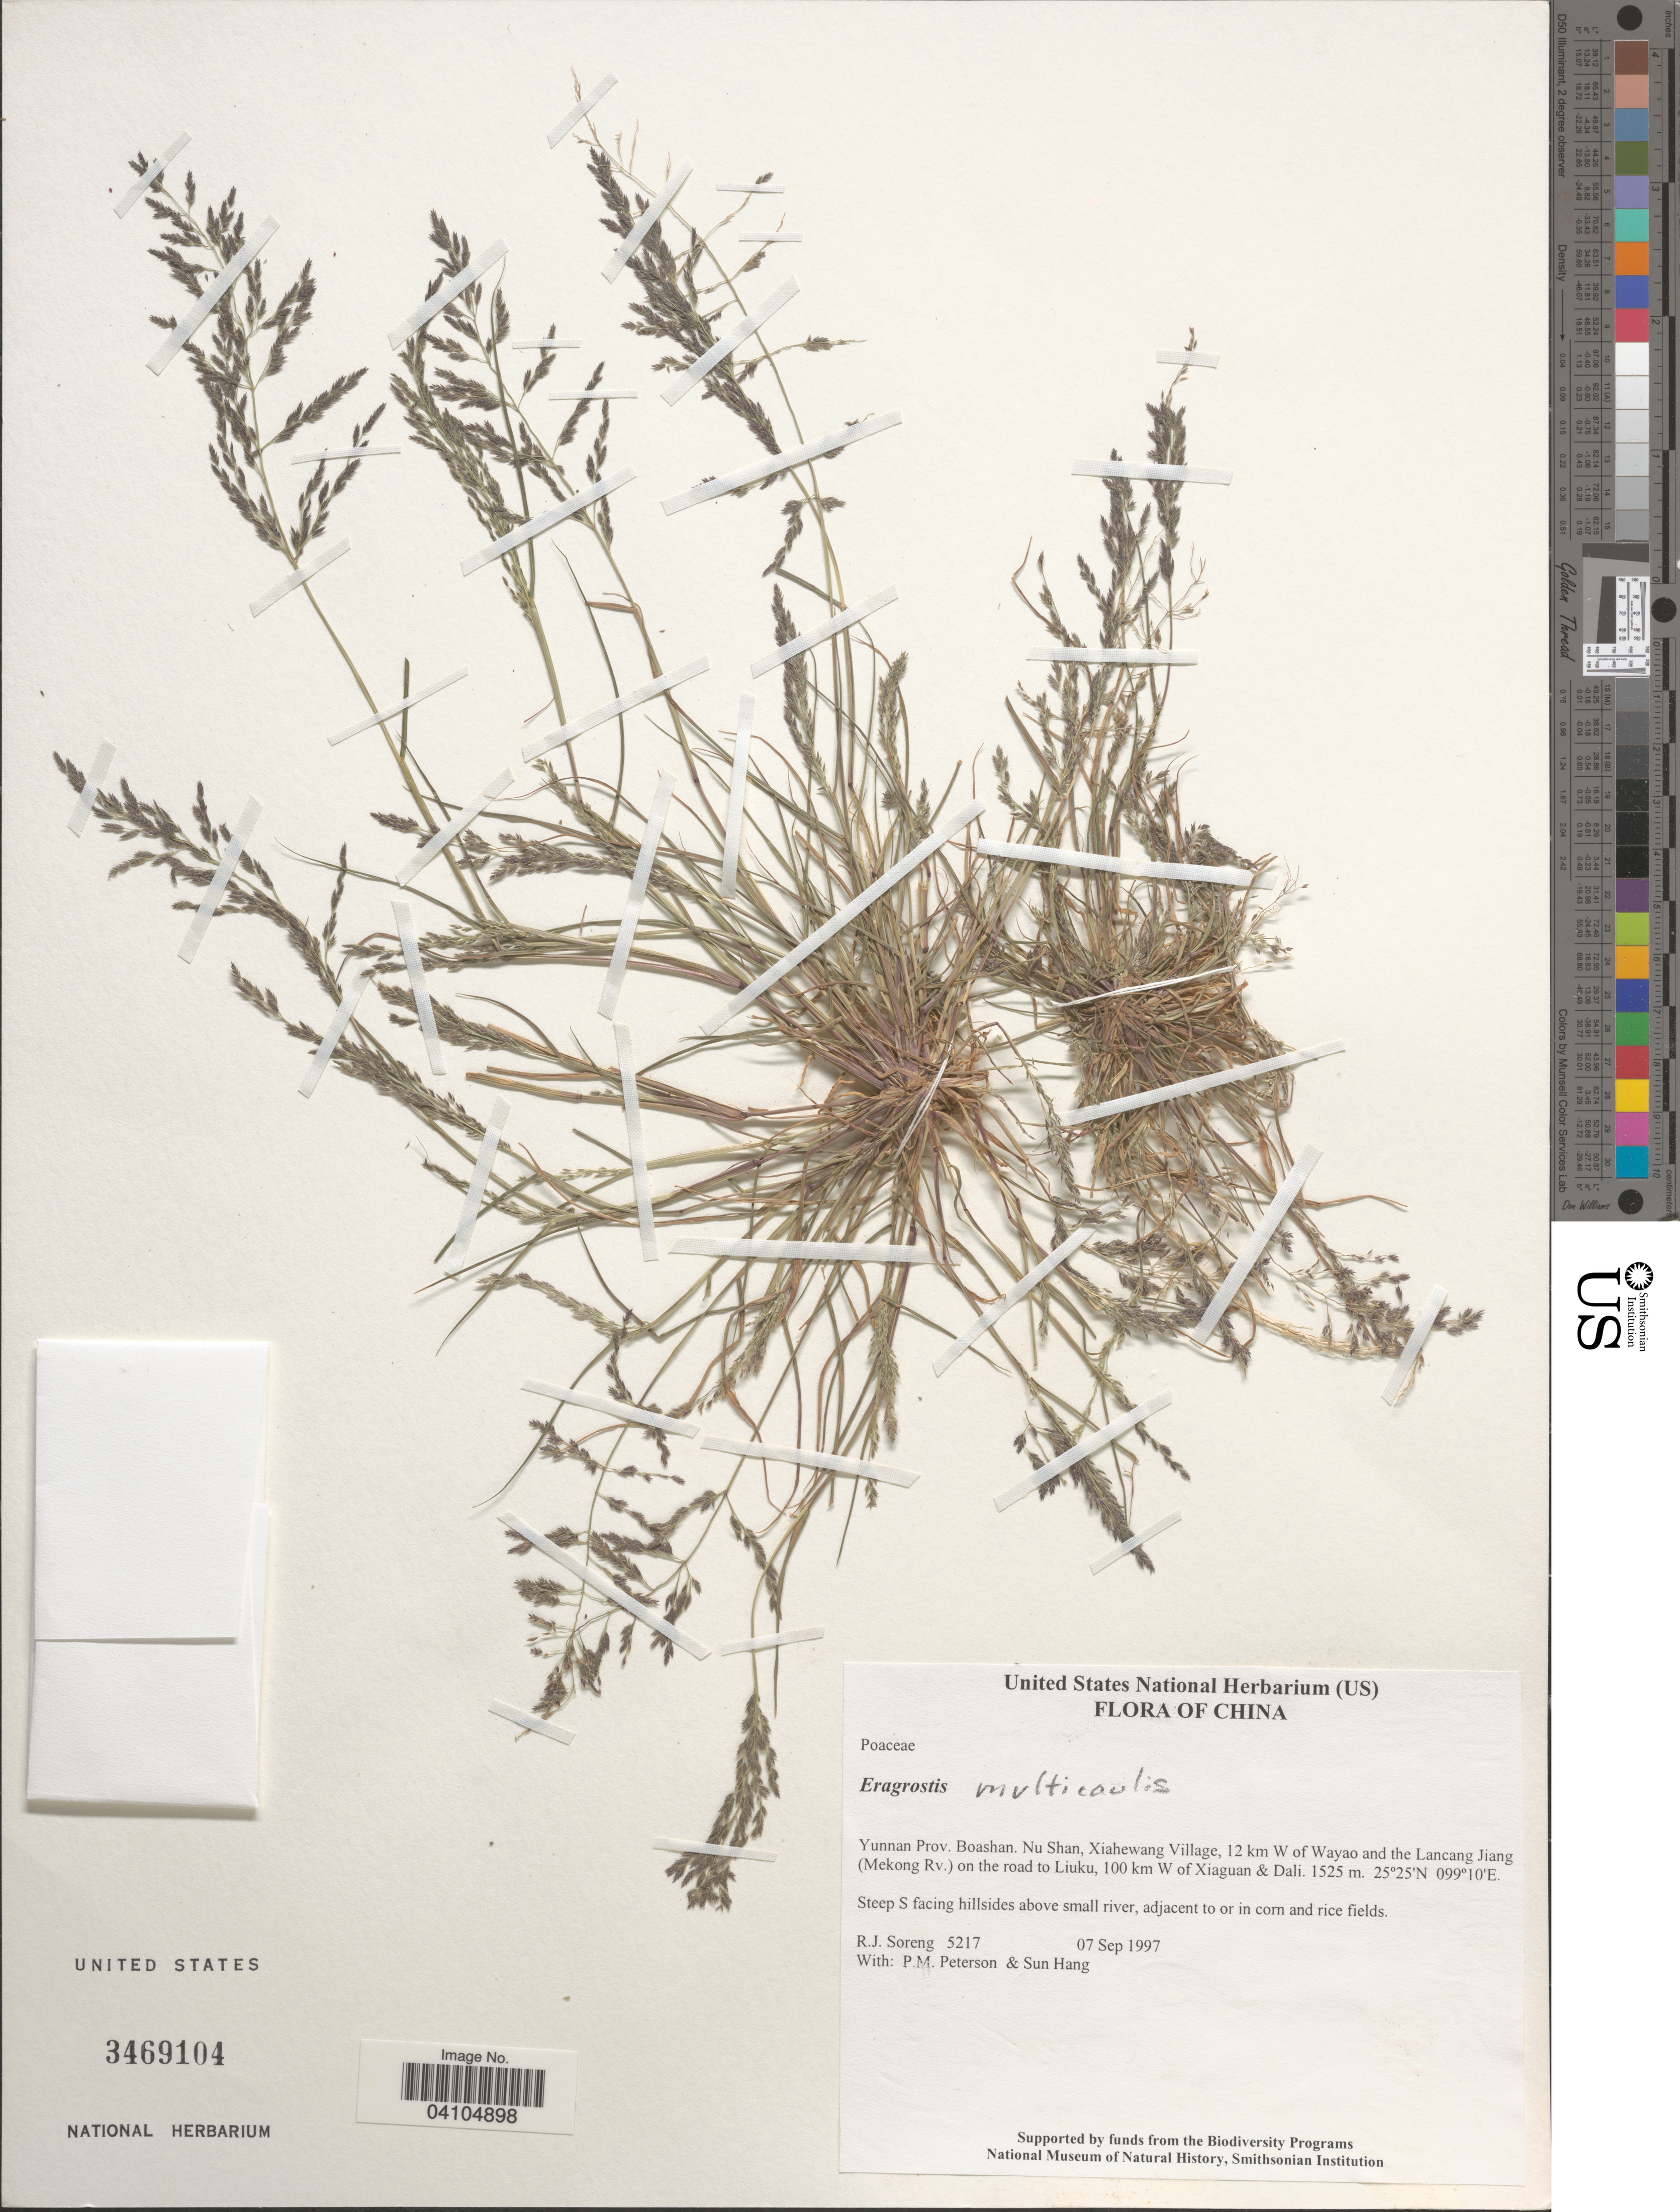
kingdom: Plantae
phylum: Tracheophyta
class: Liliopsida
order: Poales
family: Poaceae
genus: Eragrostis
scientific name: Eragrostis multicaulis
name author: Steud.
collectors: R. J. Soreng, P. M. Peterson & H. Sun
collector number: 5217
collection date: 1997-09-07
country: China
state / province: Yunnan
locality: Boashan. Nu Shan, Xiahewang Village, 12 km W of Wayao and the Lancang Jiang (Mekong Rv.) on the road to Liuku, 100 km W of Xiaguan & Dali. Steep S facing hillsides above small river, adjacent to or in corn and rice fields.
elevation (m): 1525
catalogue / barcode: US 3469104